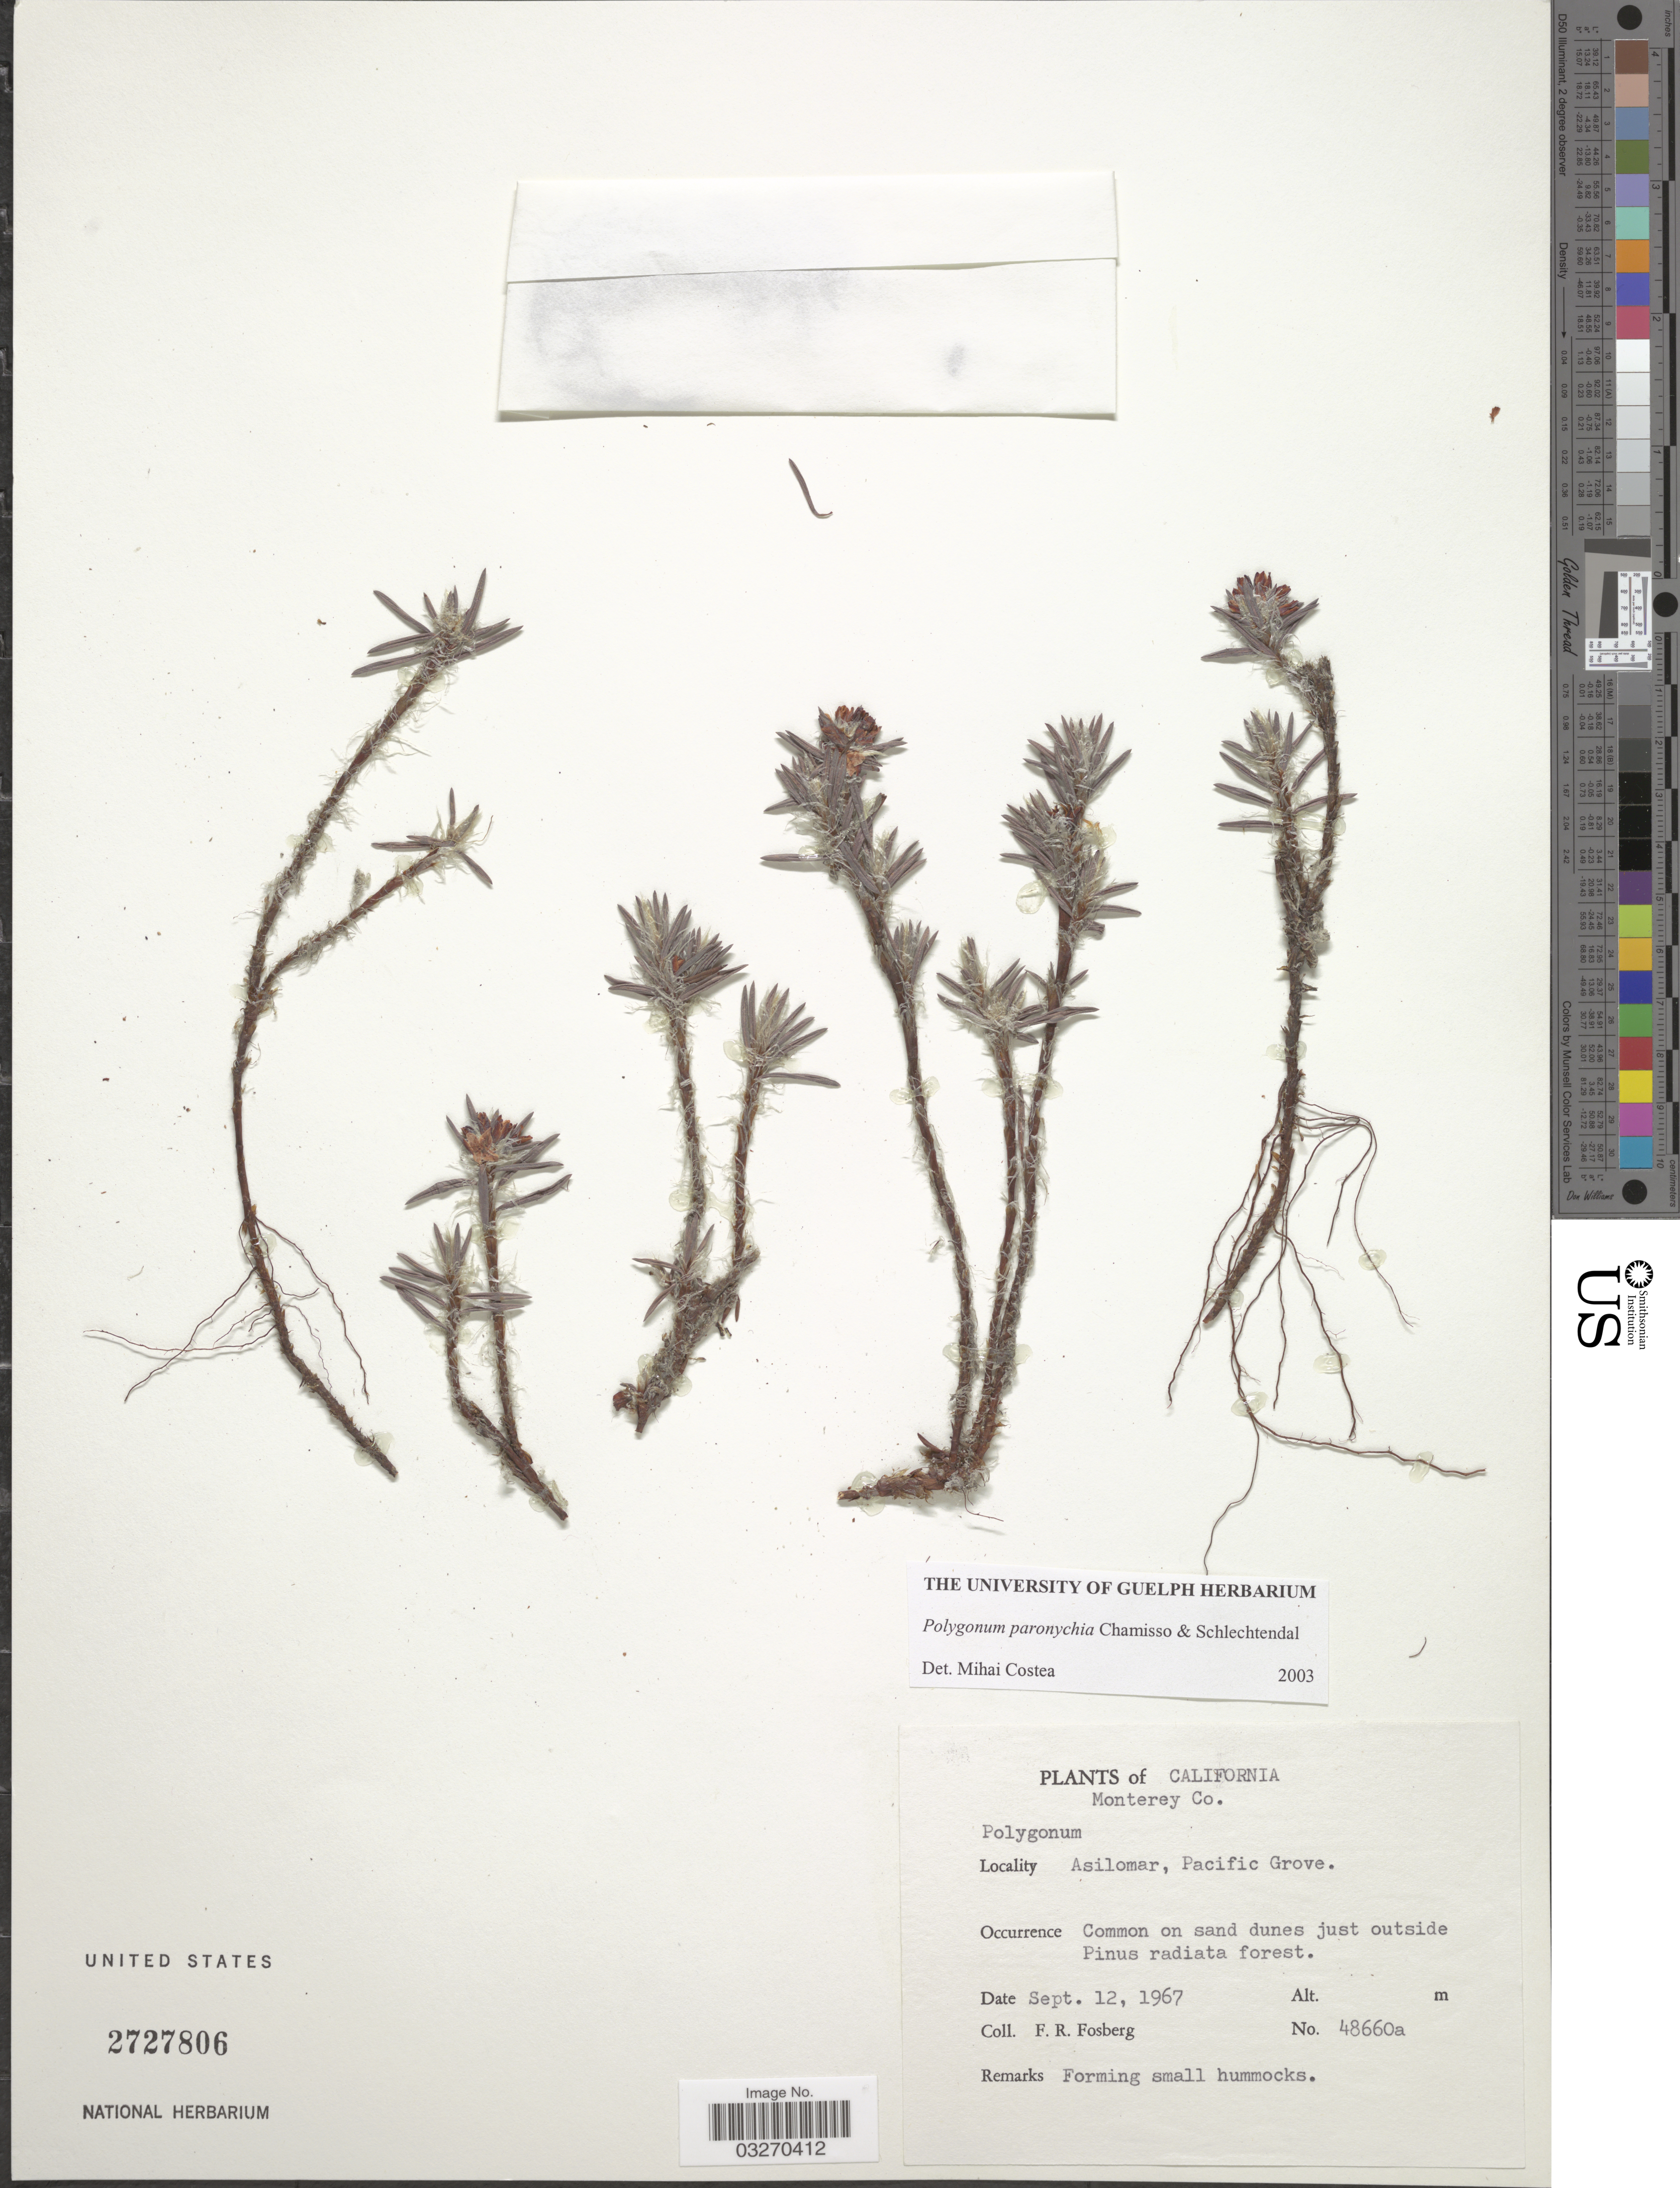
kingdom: Plantae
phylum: Tracheophyta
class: Magnoliopsida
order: Caryophyllales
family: Polygonaceae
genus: Polygonum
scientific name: Polygonum paronychia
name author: Cham. & Schltdl.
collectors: F. R. Fosberg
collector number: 48660a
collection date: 1967-09-12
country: United States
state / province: California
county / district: Monterey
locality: Monterey Co. Asilomar, Pacific Grove.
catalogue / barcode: US 2727806